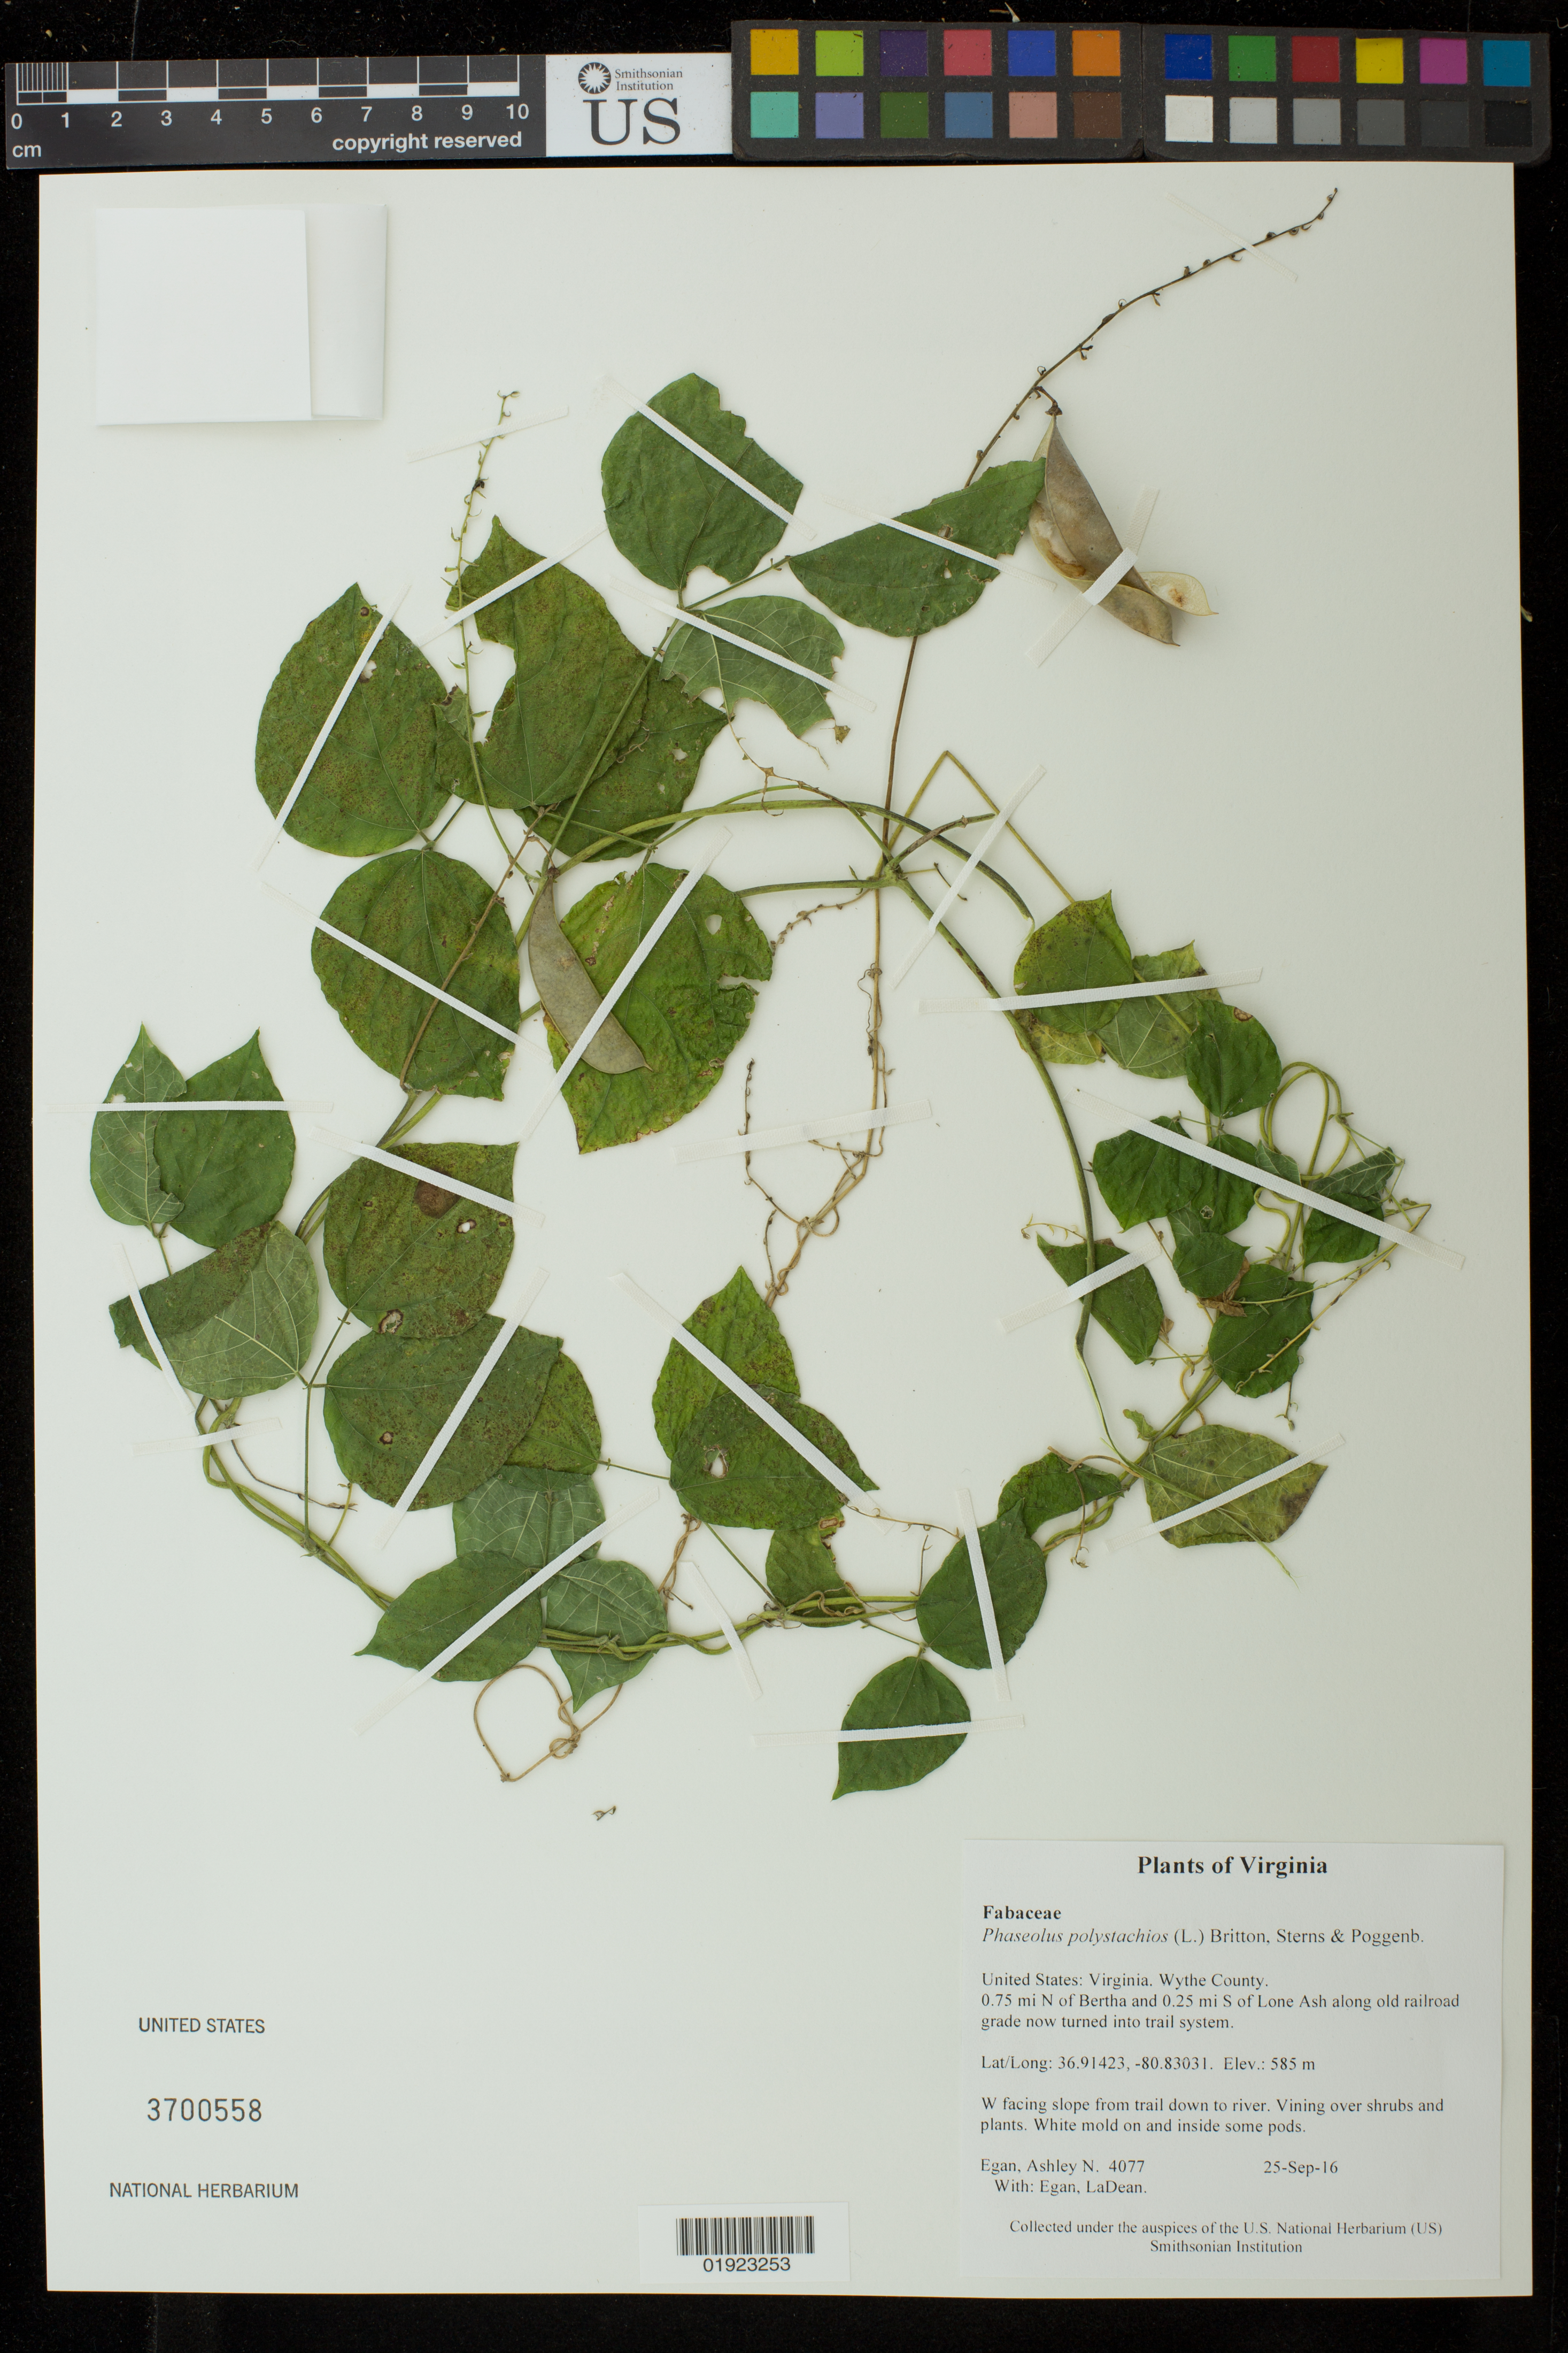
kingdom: Plantae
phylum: Tracheophyta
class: Magnoliopsida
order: Fabales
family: Fabaceae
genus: Phaseolus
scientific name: Phaseolus polystachios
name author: (L.) Britton, Stearns & Poggenb.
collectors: A. N. Egan & L. Egan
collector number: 4077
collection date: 2016-09-25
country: United States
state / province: Virginia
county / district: Wythe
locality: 0.75 mi N of Bertha and 0.25 mi S of Lone Ash along old railroad grade now turned into trail system.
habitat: W facing slope from trail down to river.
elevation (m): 178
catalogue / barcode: US 3700558